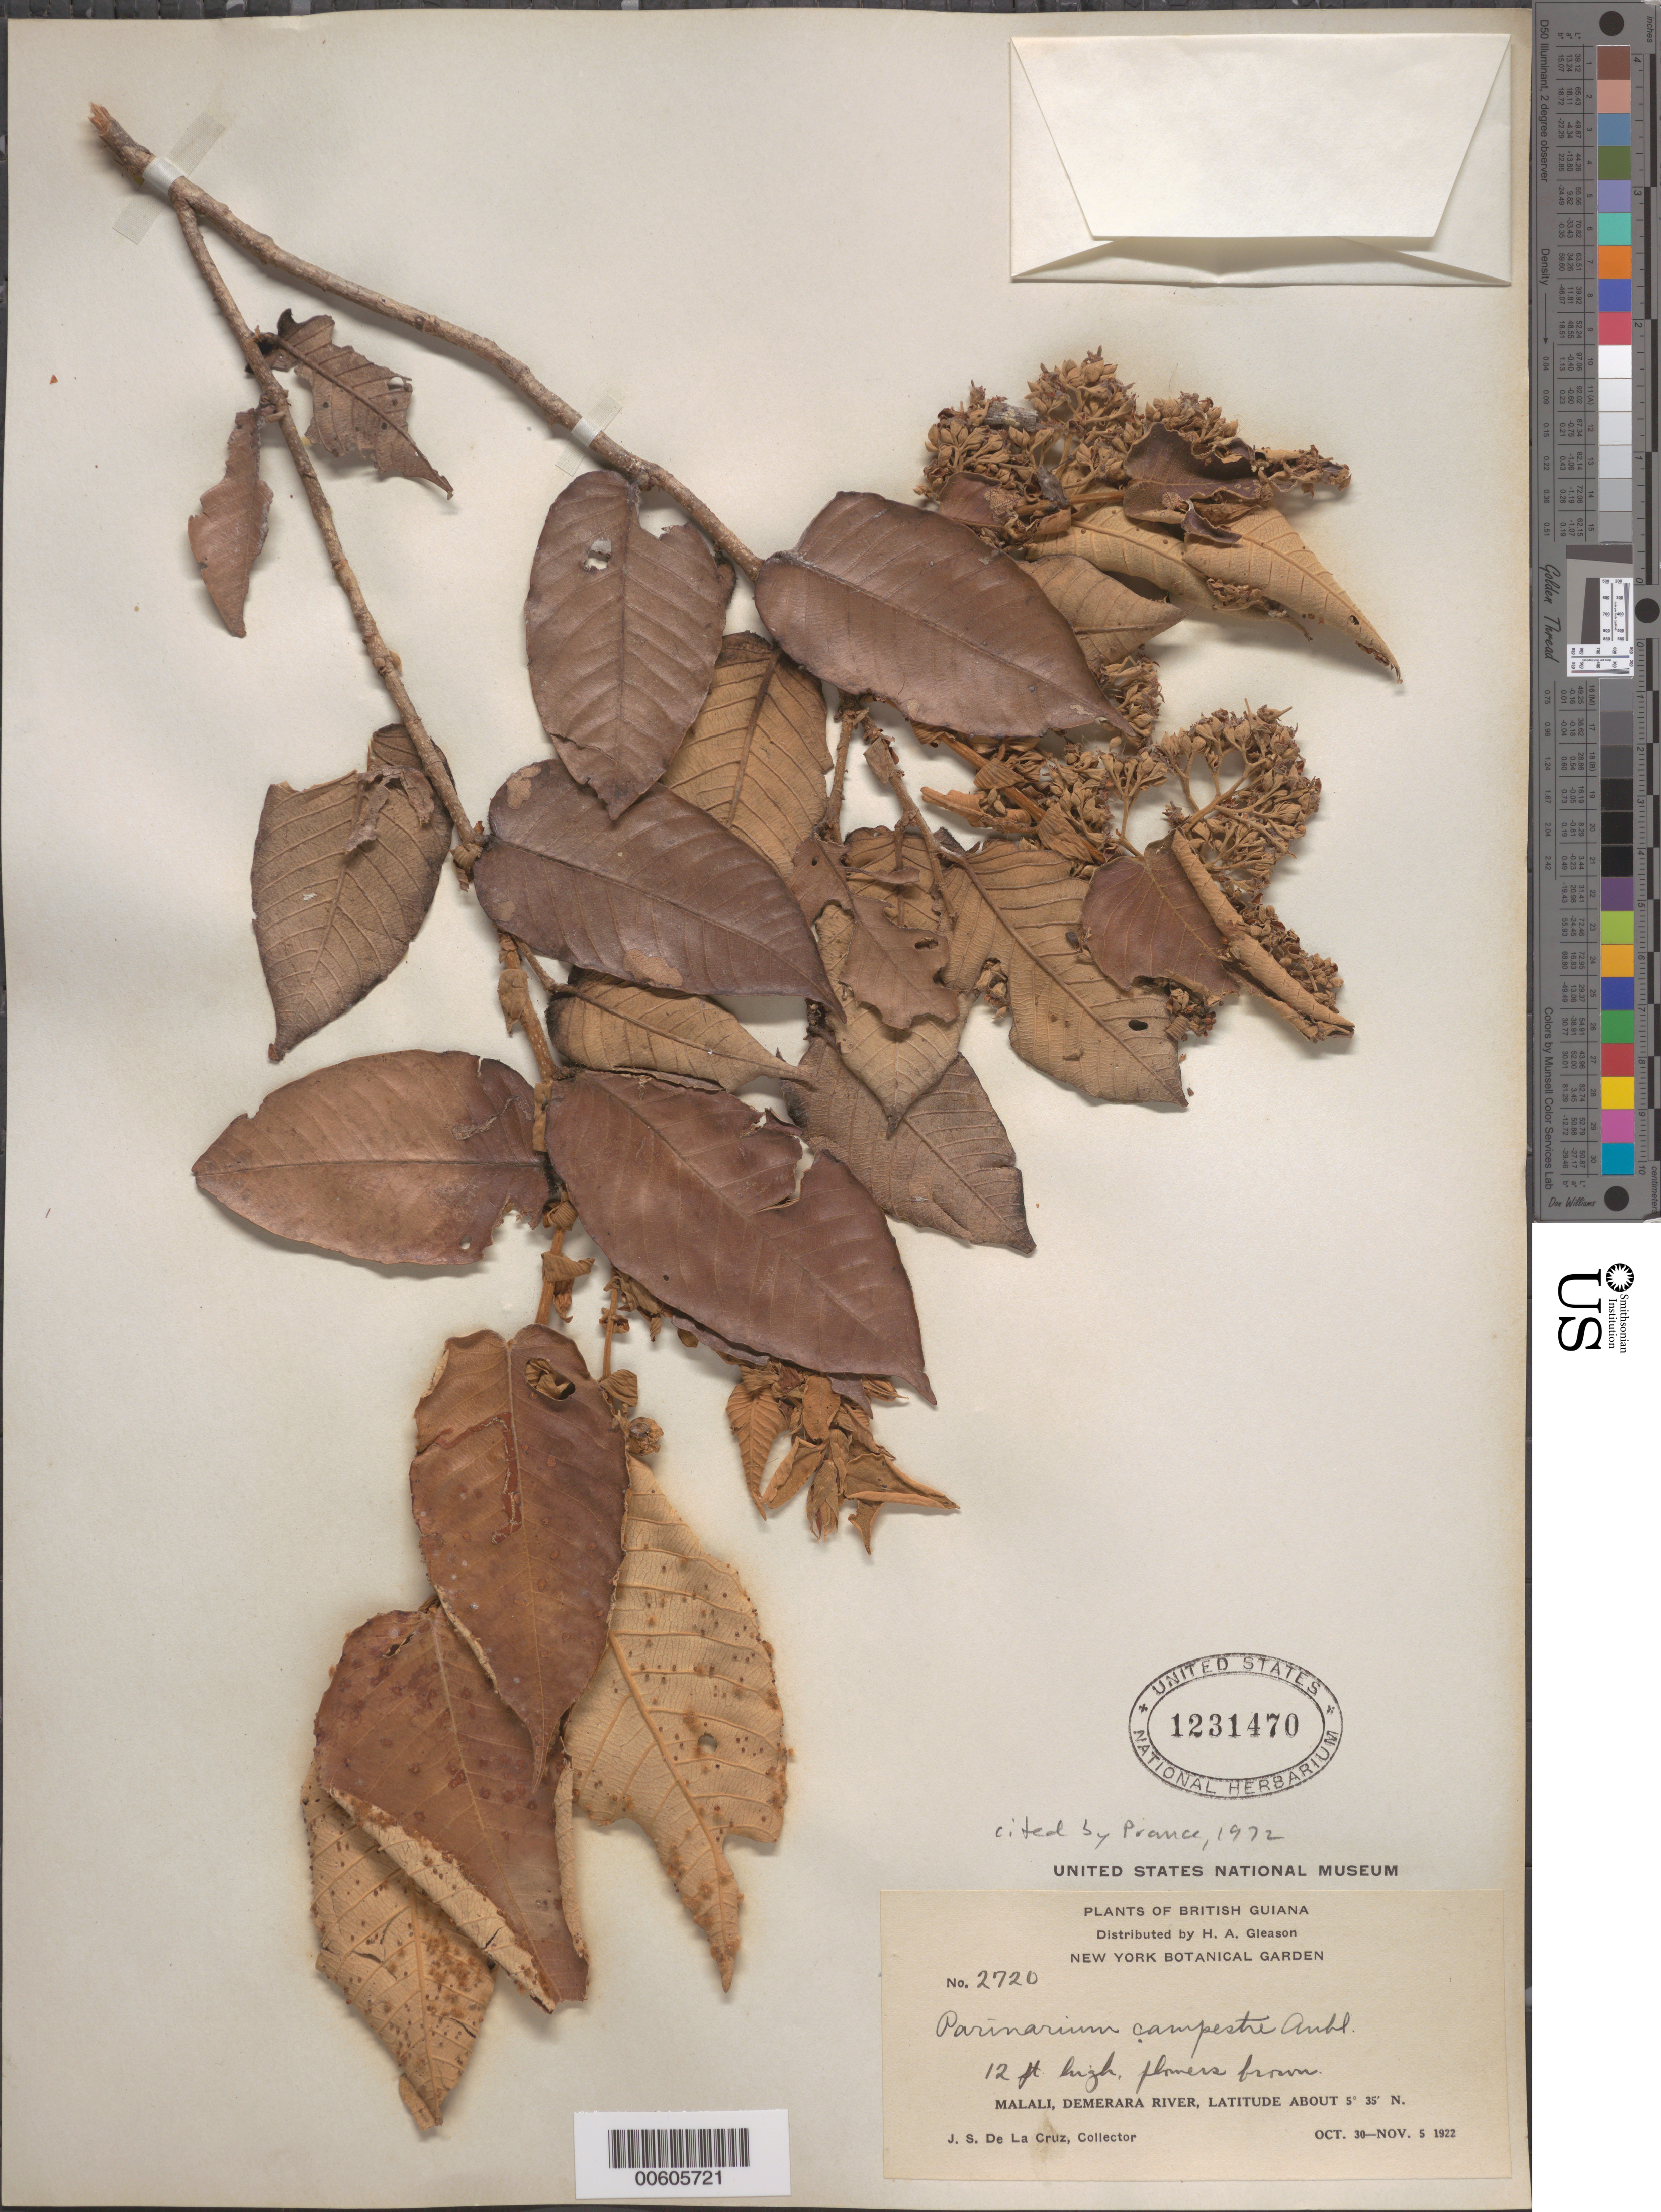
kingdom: Plantae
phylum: Tracheophyta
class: Magnoliopsida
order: Malpighiales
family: Chrysobalanaceae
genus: Parinari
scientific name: Parinari campestris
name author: Aubl.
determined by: Prance, G. T.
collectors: J. S. de la Cruz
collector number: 2720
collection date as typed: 30-Oct-22 to 5-Nov-22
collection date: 1922-10-30/1922-11-05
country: Guyana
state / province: U. Demerara-Berbice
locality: Malali, Demerara R.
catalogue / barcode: US 1231470